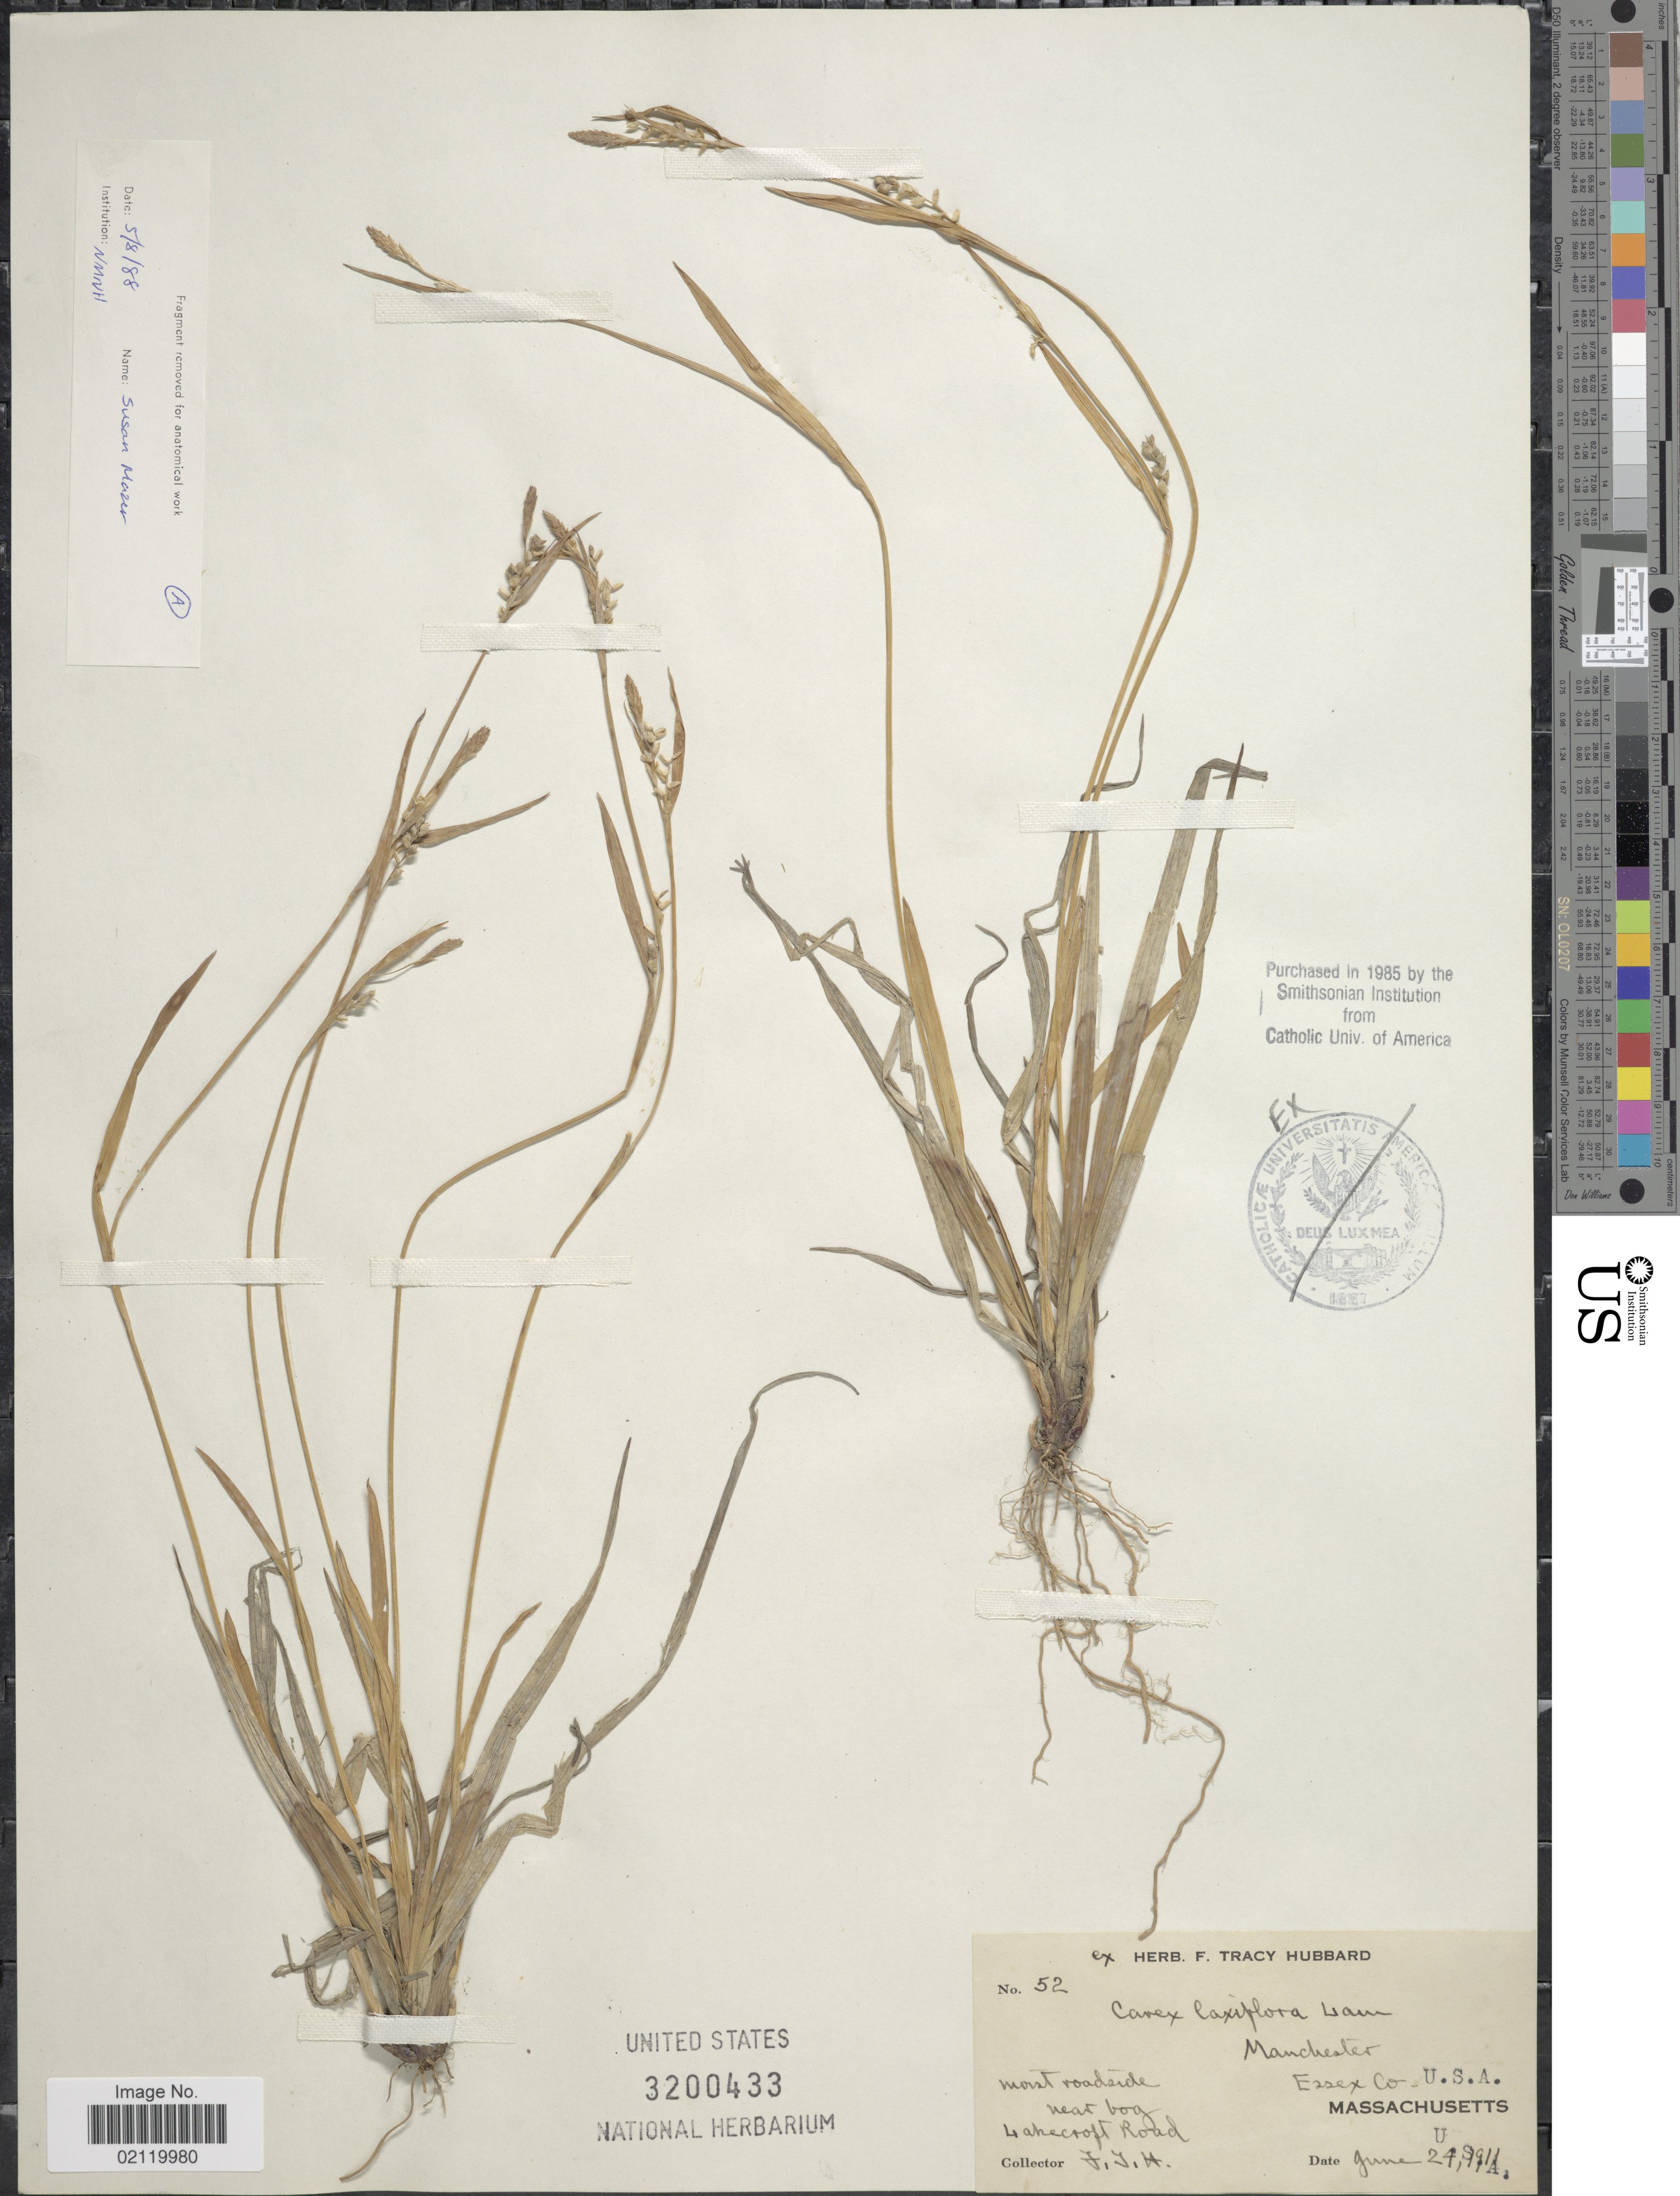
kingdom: Plantae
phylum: Tracheophyta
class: Liliopsida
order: Poales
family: Cyperaceae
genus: Carex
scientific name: Carex laxiflora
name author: Lam.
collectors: F. T. Hubbard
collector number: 52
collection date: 1911-06-24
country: United States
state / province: Massachusetts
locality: Moist roadside, near bog. 4 akecroft Road. Manchester. Essex Co. U.S.A.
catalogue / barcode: US 3200433